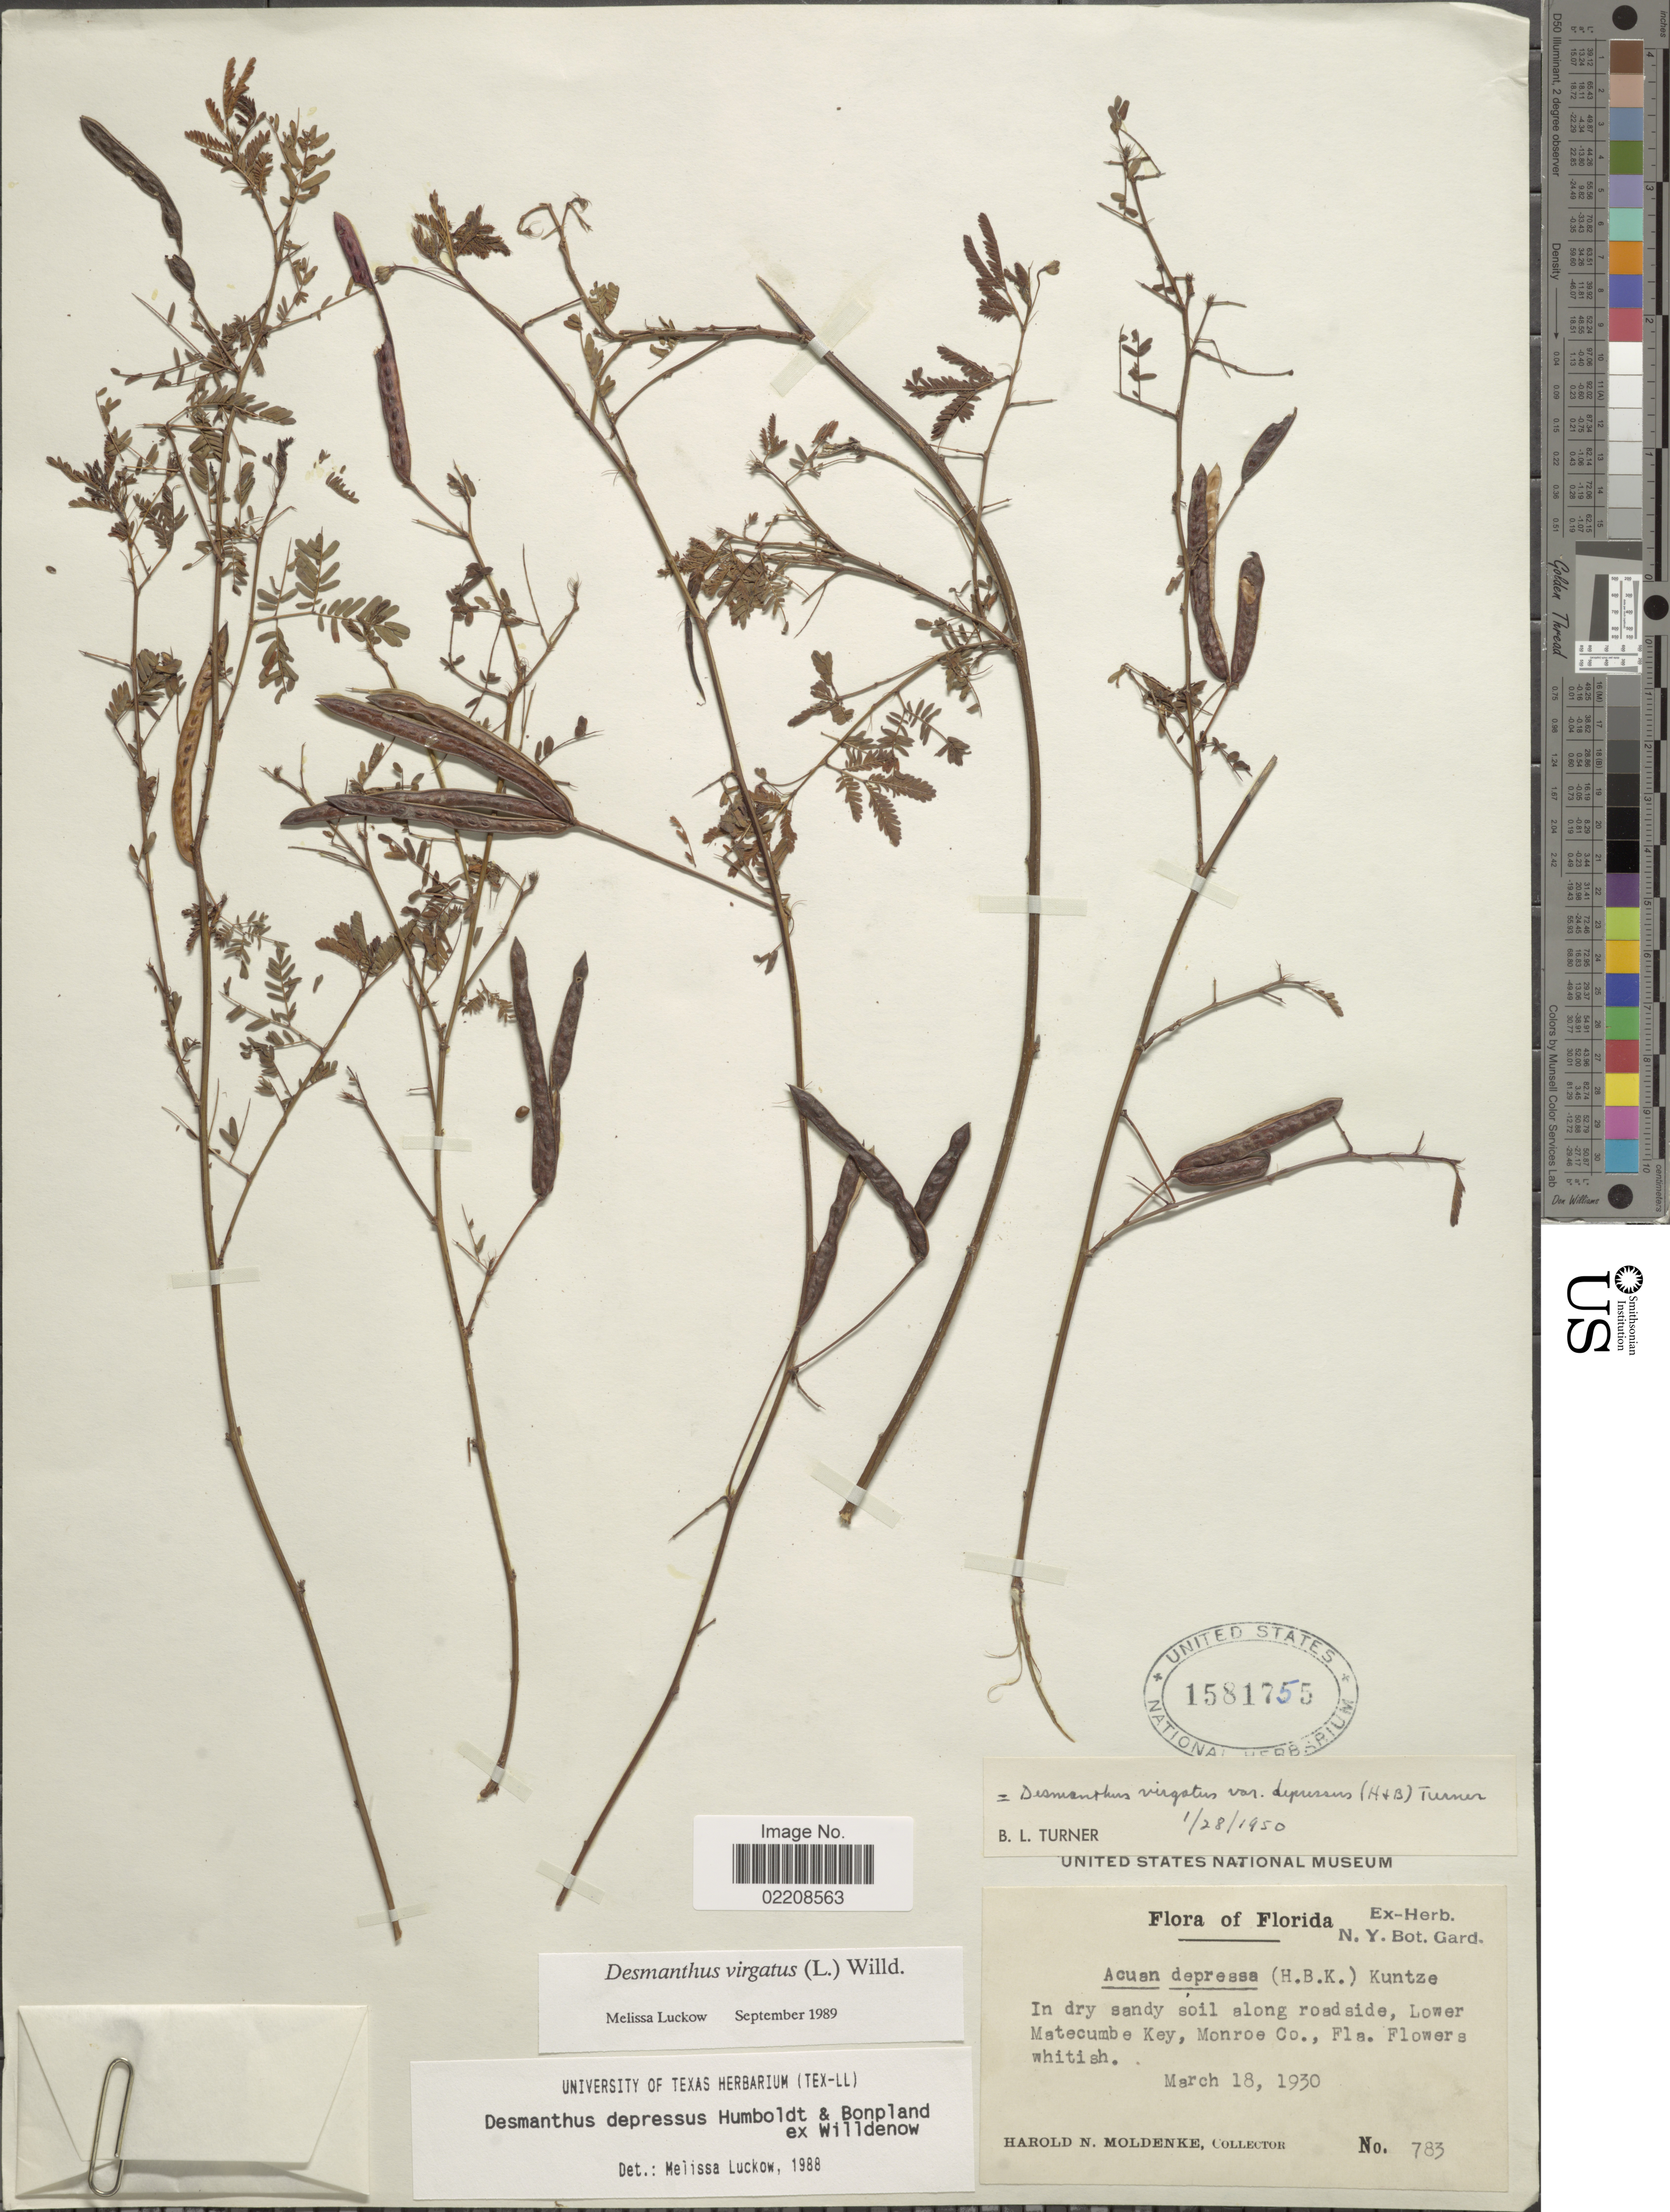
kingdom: Plantae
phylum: Tracheophyta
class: Magnoliopsida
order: Fabales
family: Fabaceae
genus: Desmanthus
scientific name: Desmanthus virgatus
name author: (L.) Willd.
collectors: H. N. Moldenke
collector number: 783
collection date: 1930-03-18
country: United States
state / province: Florida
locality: In dry sandy soil along roadside, Lower Matecumbe Key, Monroe Co., Fla.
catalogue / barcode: US 1581755